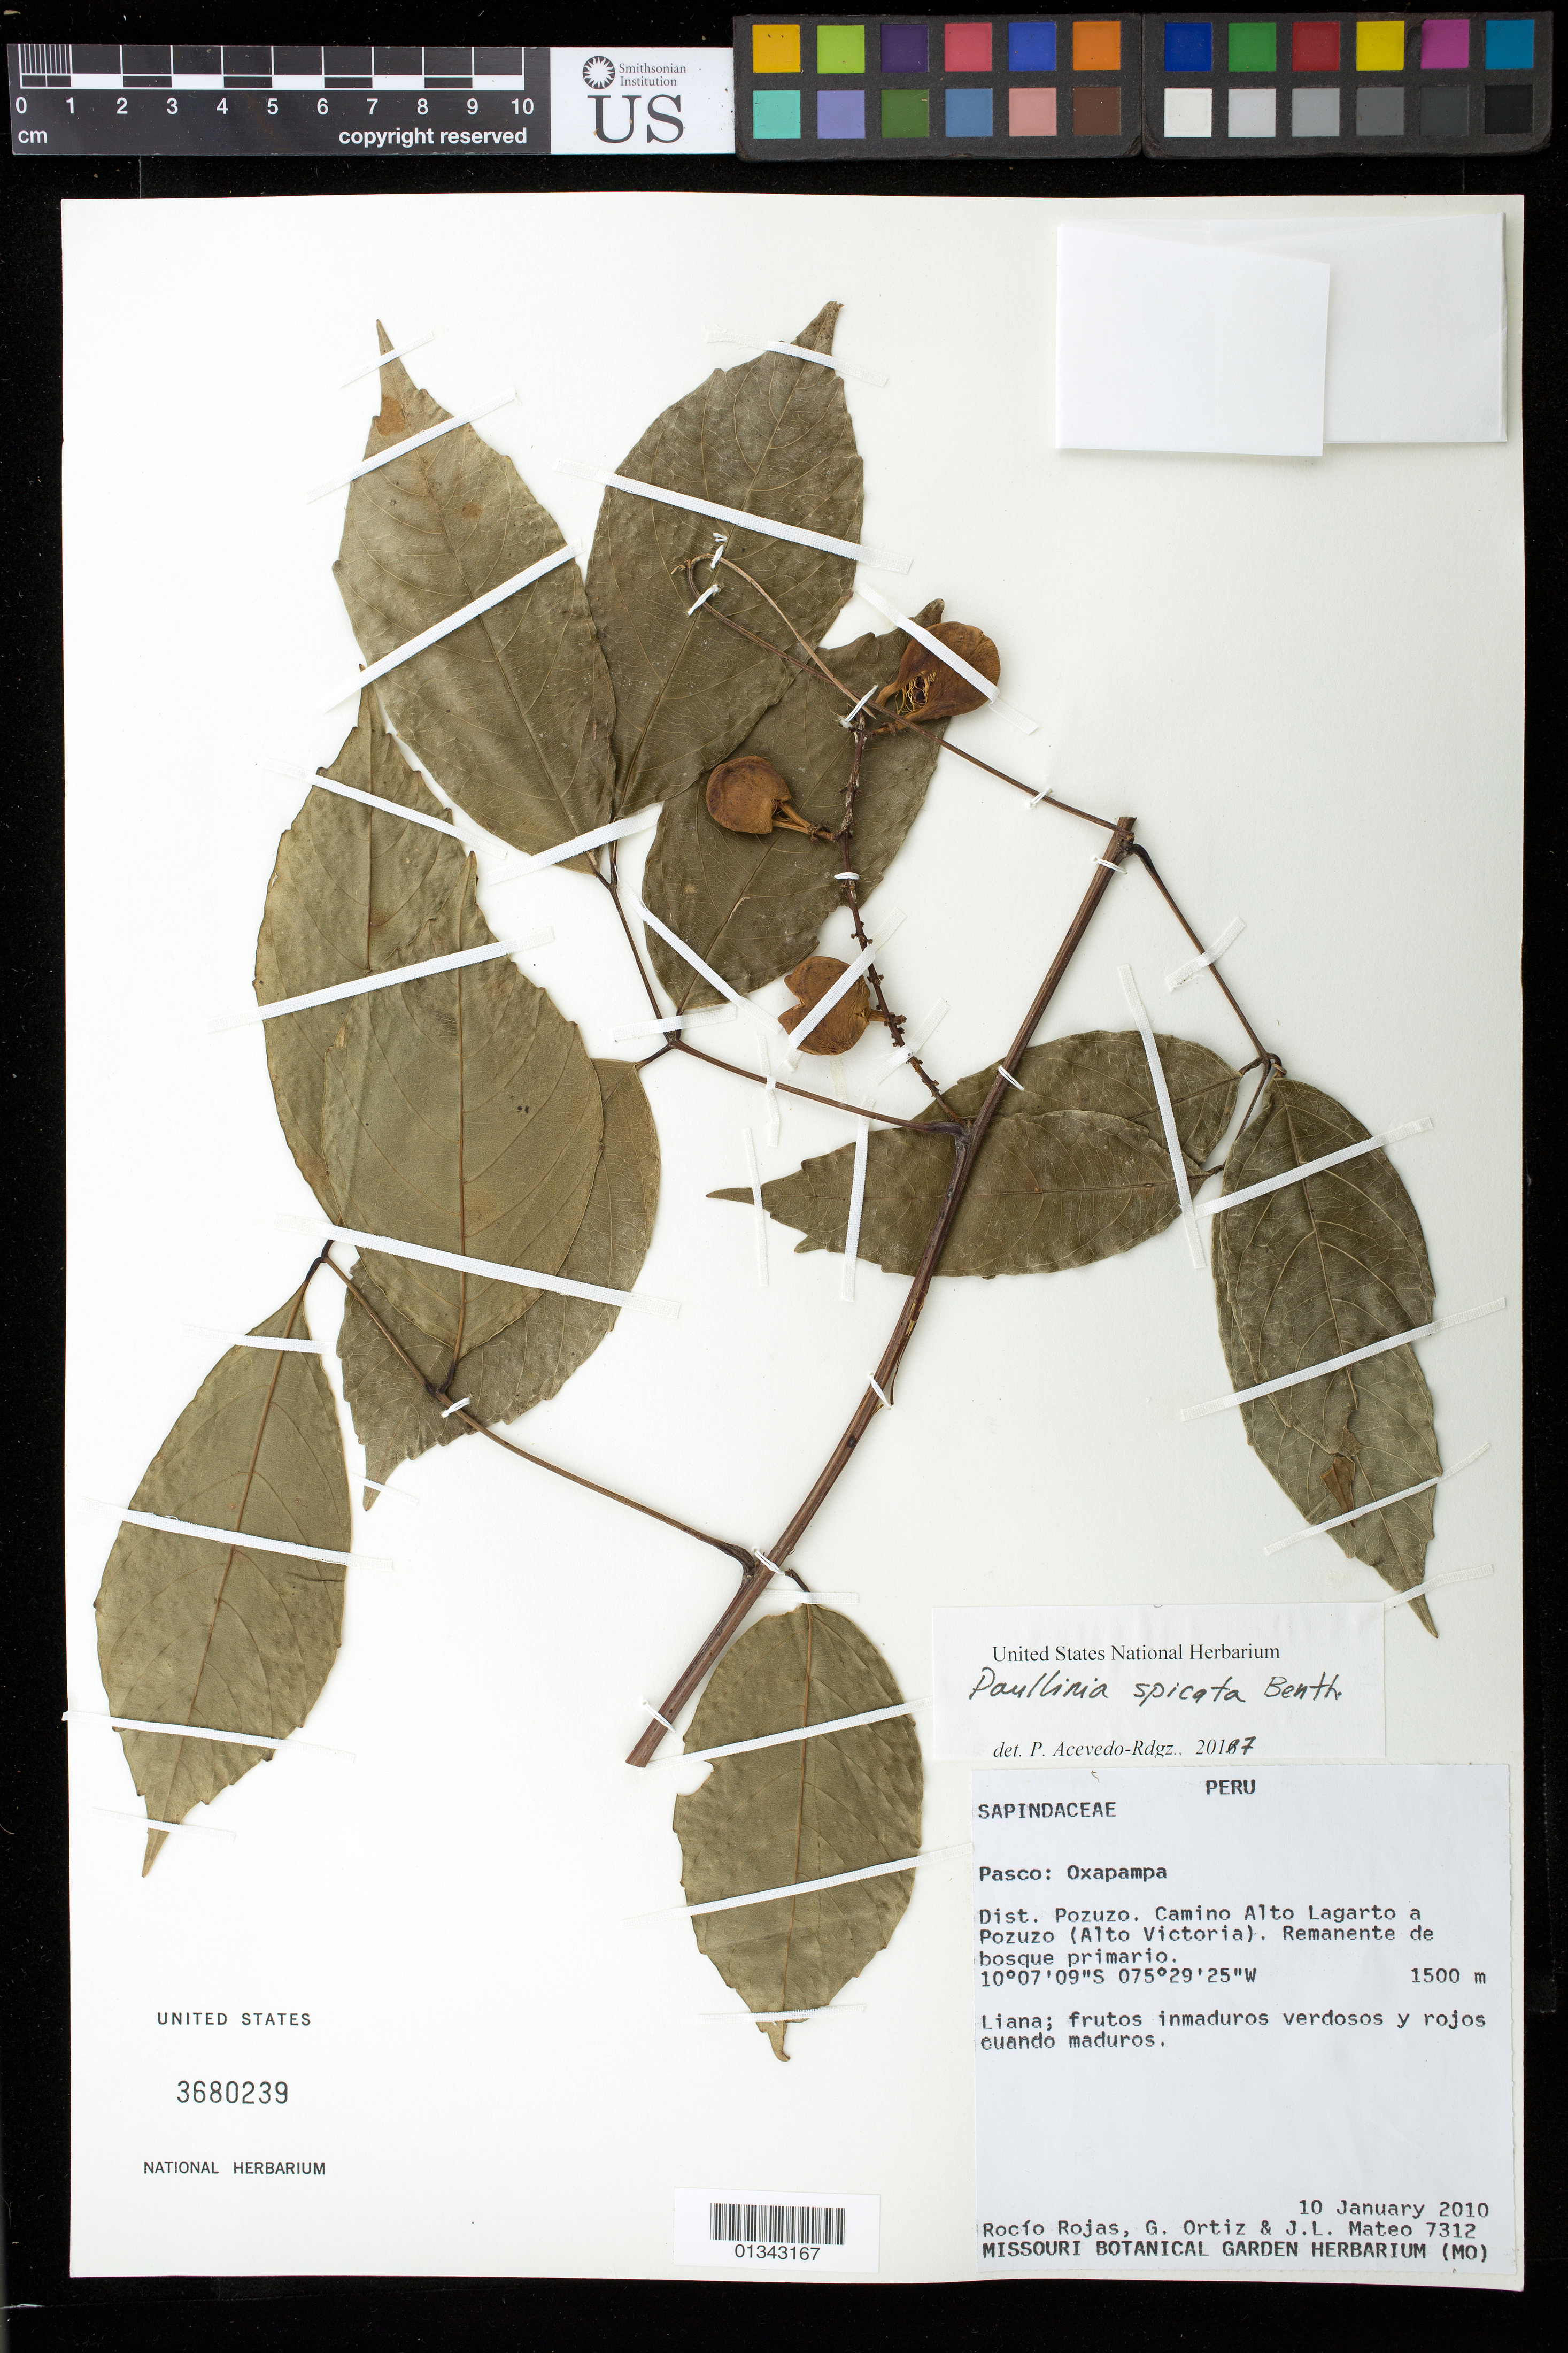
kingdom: Plantae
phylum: Tracheophyta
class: Magnoliopsida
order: Sapindales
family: Sapindaceae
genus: Paullinia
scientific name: Paullinia spicata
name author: Benth.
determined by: Acevedo-Rodríguez, P., (BOT), Smithsonian Institution - National Museum of Natural History (UNITED STATES)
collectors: R. Rojas & G. Ortíz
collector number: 7312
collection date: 2009-10-30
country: Peru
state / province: Pasco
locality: Oxopampa. Dist. Palcazú. Comunidad Nativa Alto Lagarto - Reserva Comunal Yanesha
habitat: Remanente de bosque primario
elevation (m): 584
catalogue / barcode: US 3680239